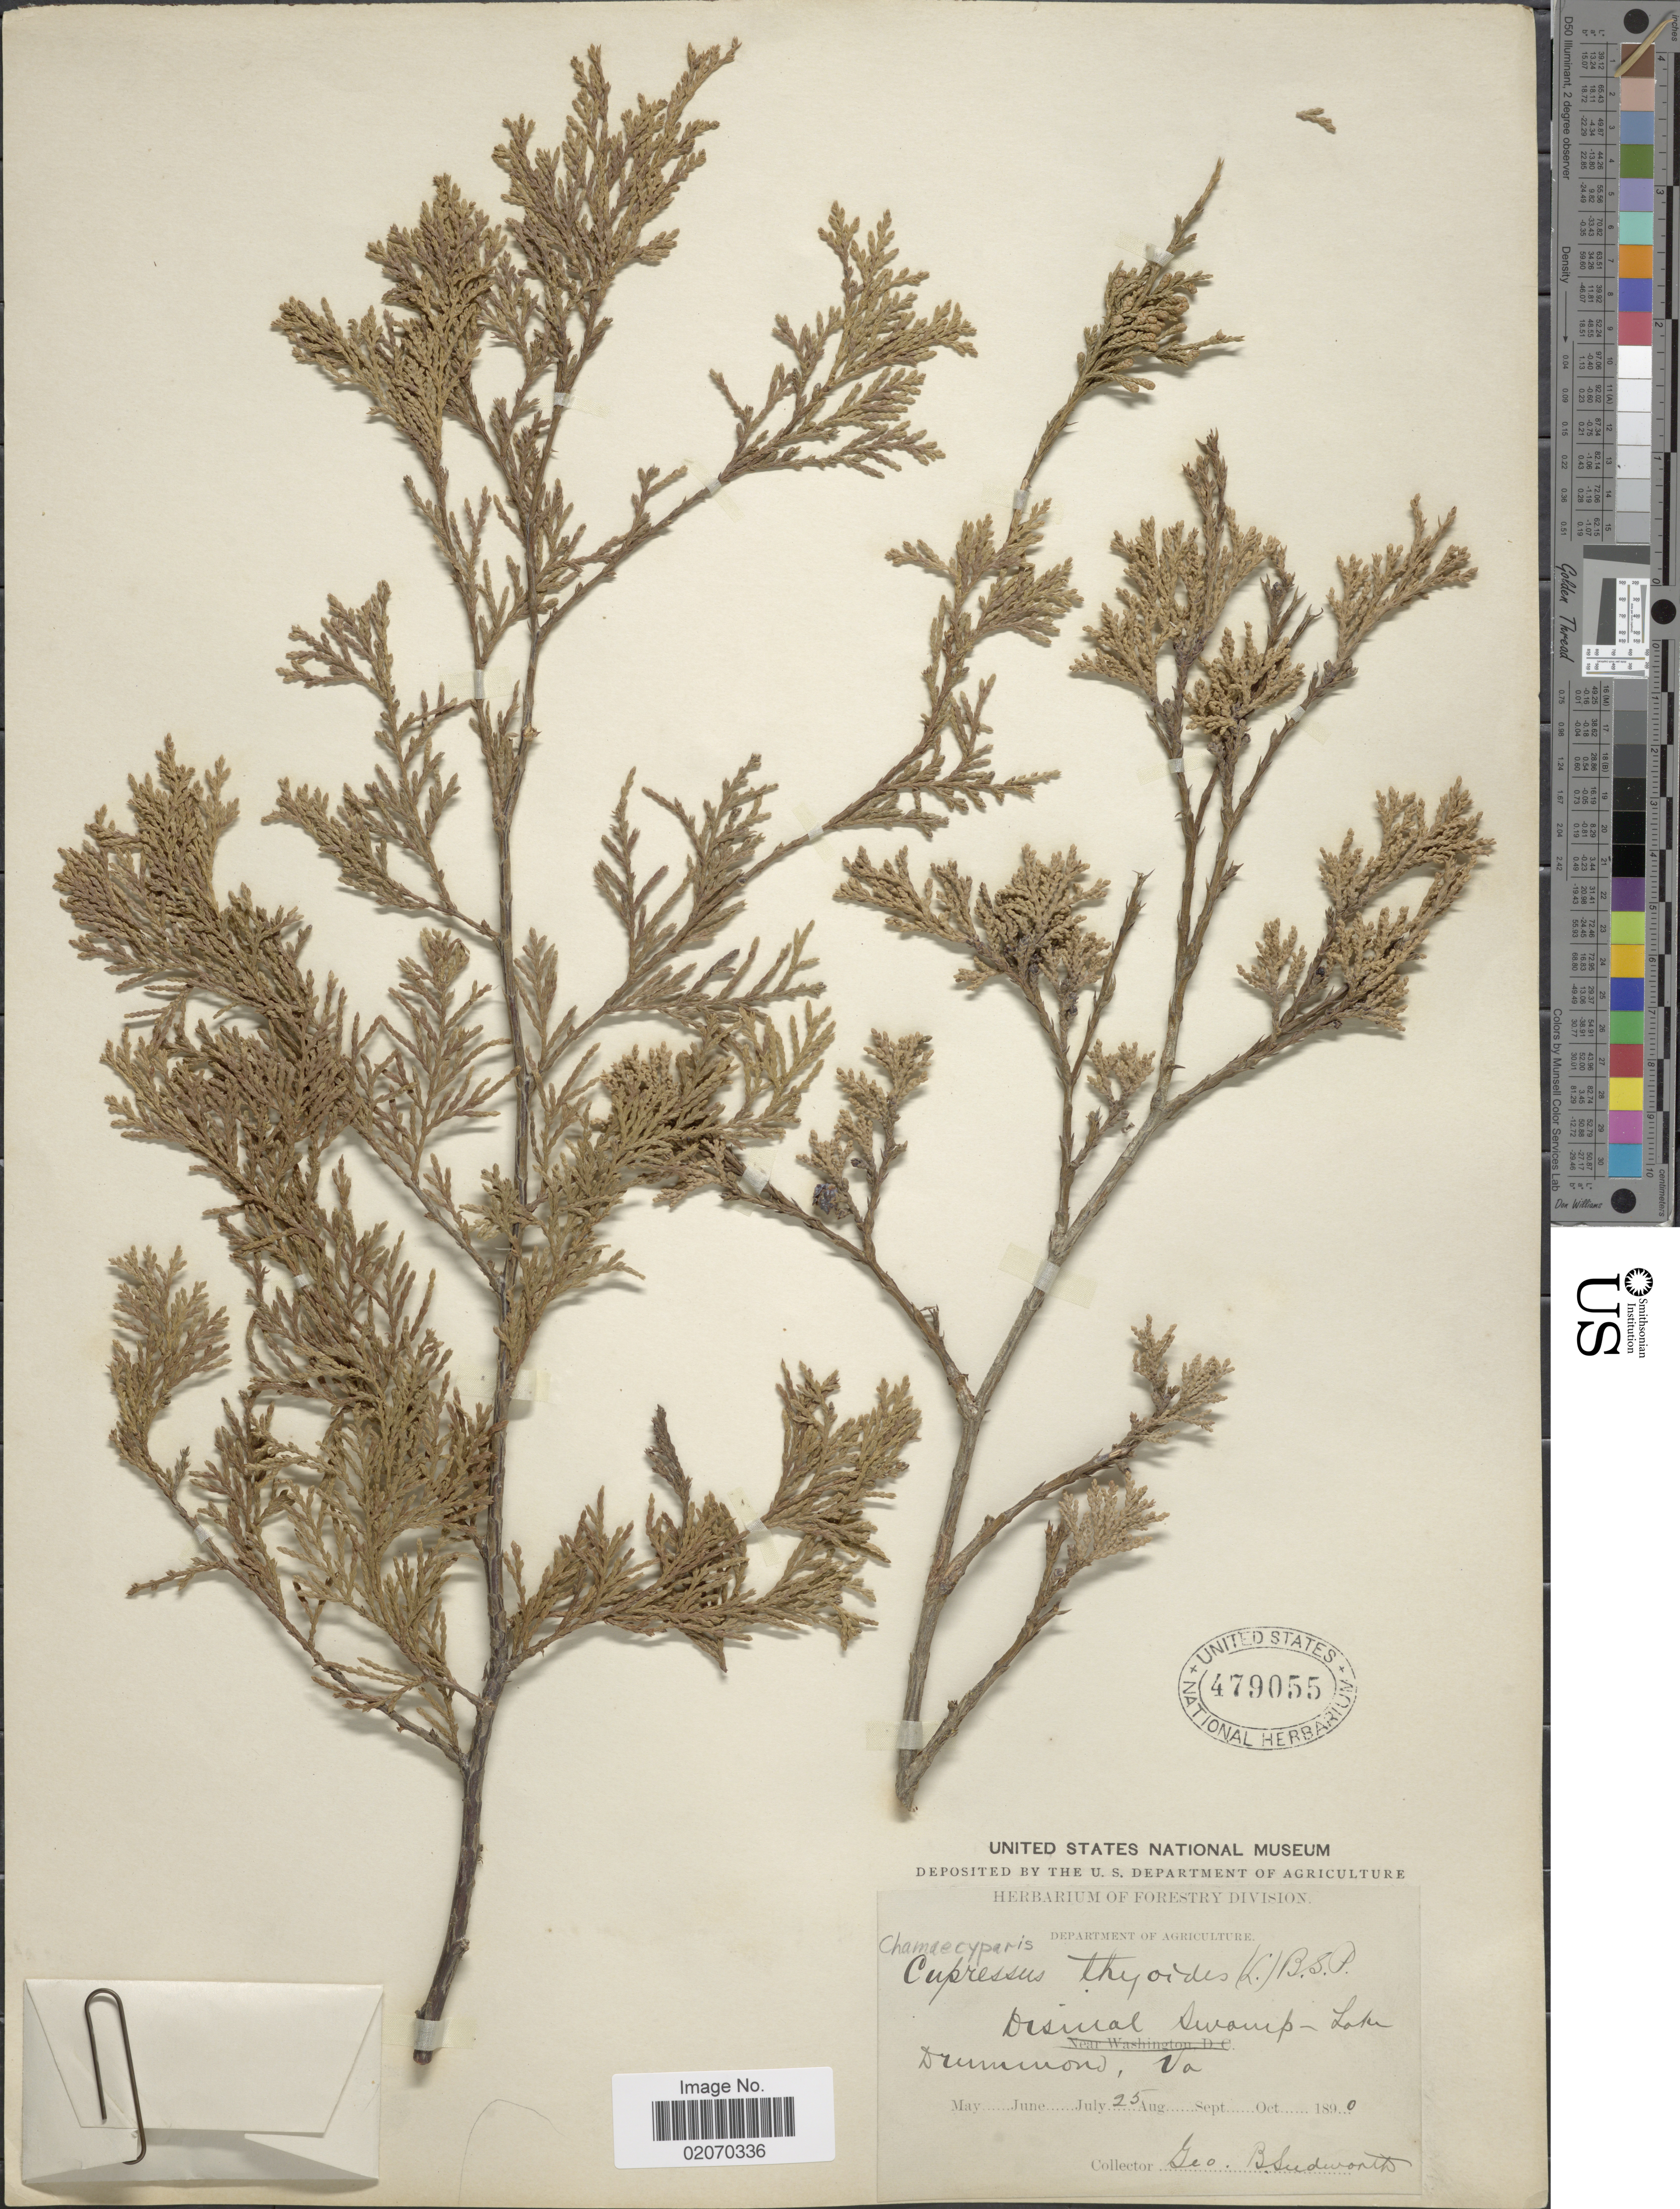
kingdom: Plantae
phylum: Tracheophyta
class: Pinopsida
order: Pinales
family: Cupressaceae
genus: Chamaecyparis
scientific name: Chamaecyparis thyoides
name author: (L.) Britton, Stearns & Poggenb.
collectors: G. B. Sudworth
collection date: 1890-08-25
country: United States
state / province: Virginia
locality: Dismal Swamp - Lake Drummond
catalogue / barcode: US 479055